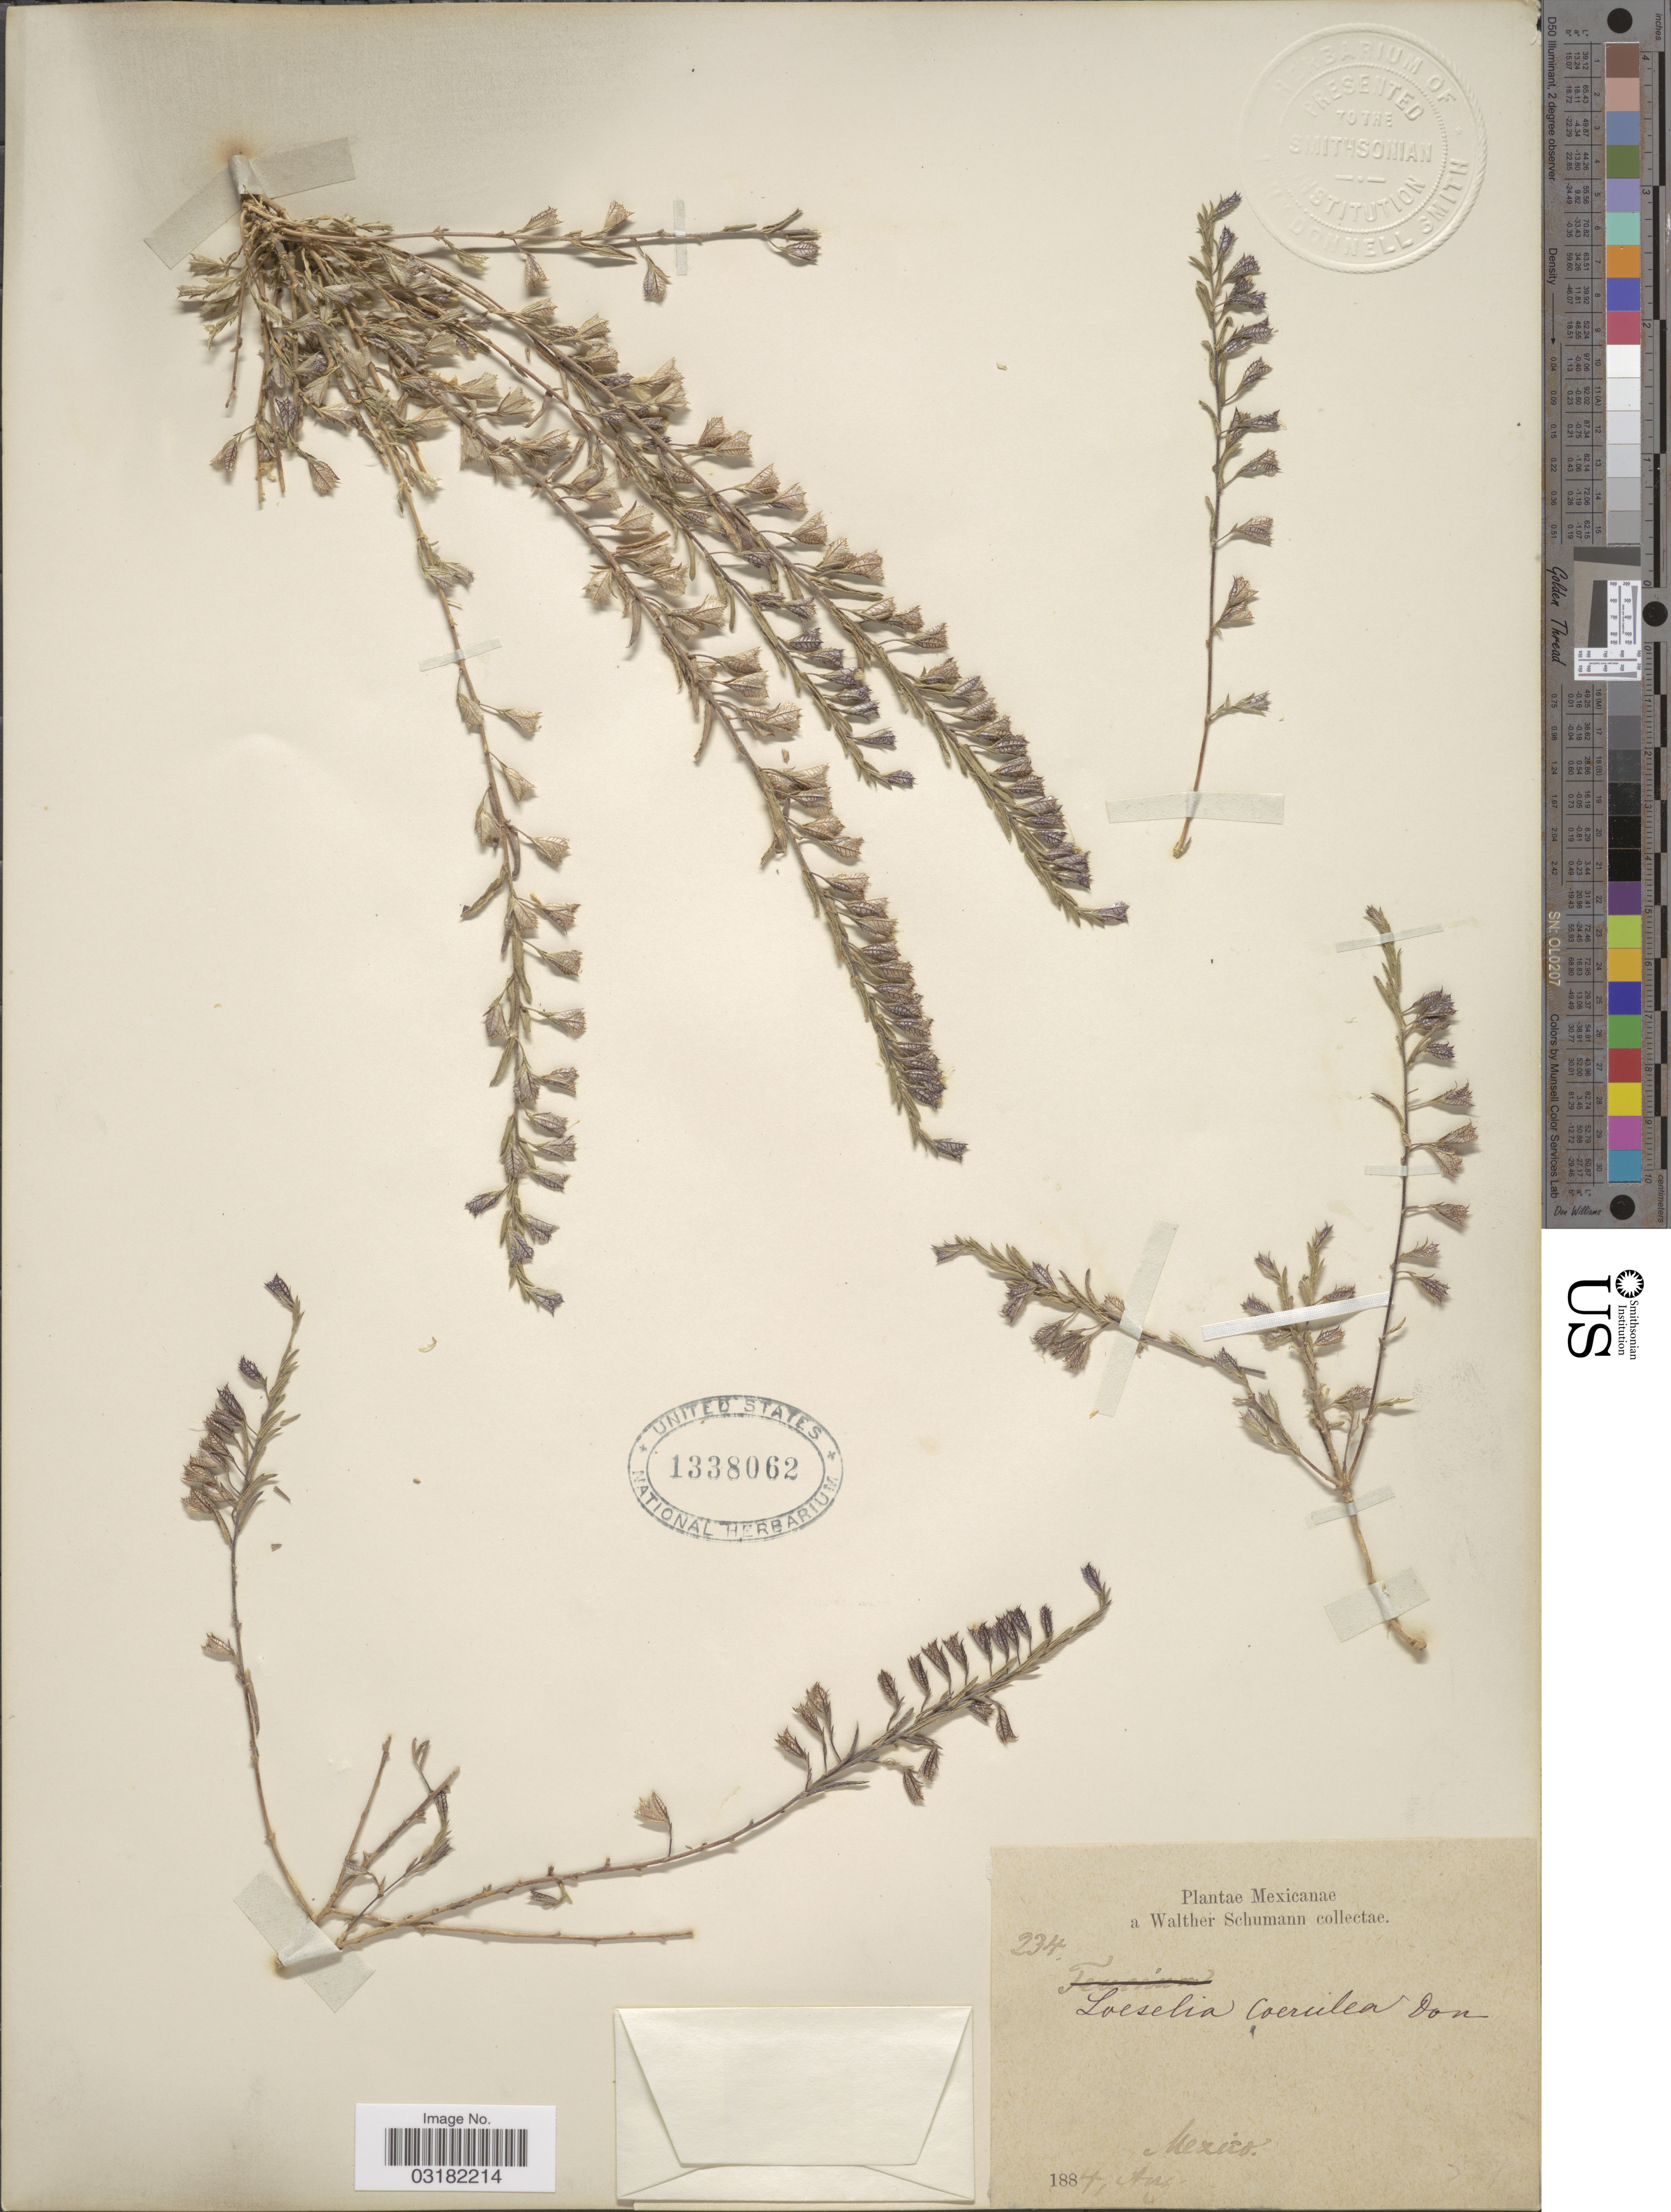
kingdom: Plantae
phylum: Tracheophyta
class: Magnoliopsida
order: Ericales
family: Polemoniaceae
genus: Loeselia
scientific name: Loeselia caerulea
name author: (Cav.) G. Don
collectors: W. Schumann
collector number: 234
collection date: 1884-08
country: Mexico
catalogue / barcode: US 1338062